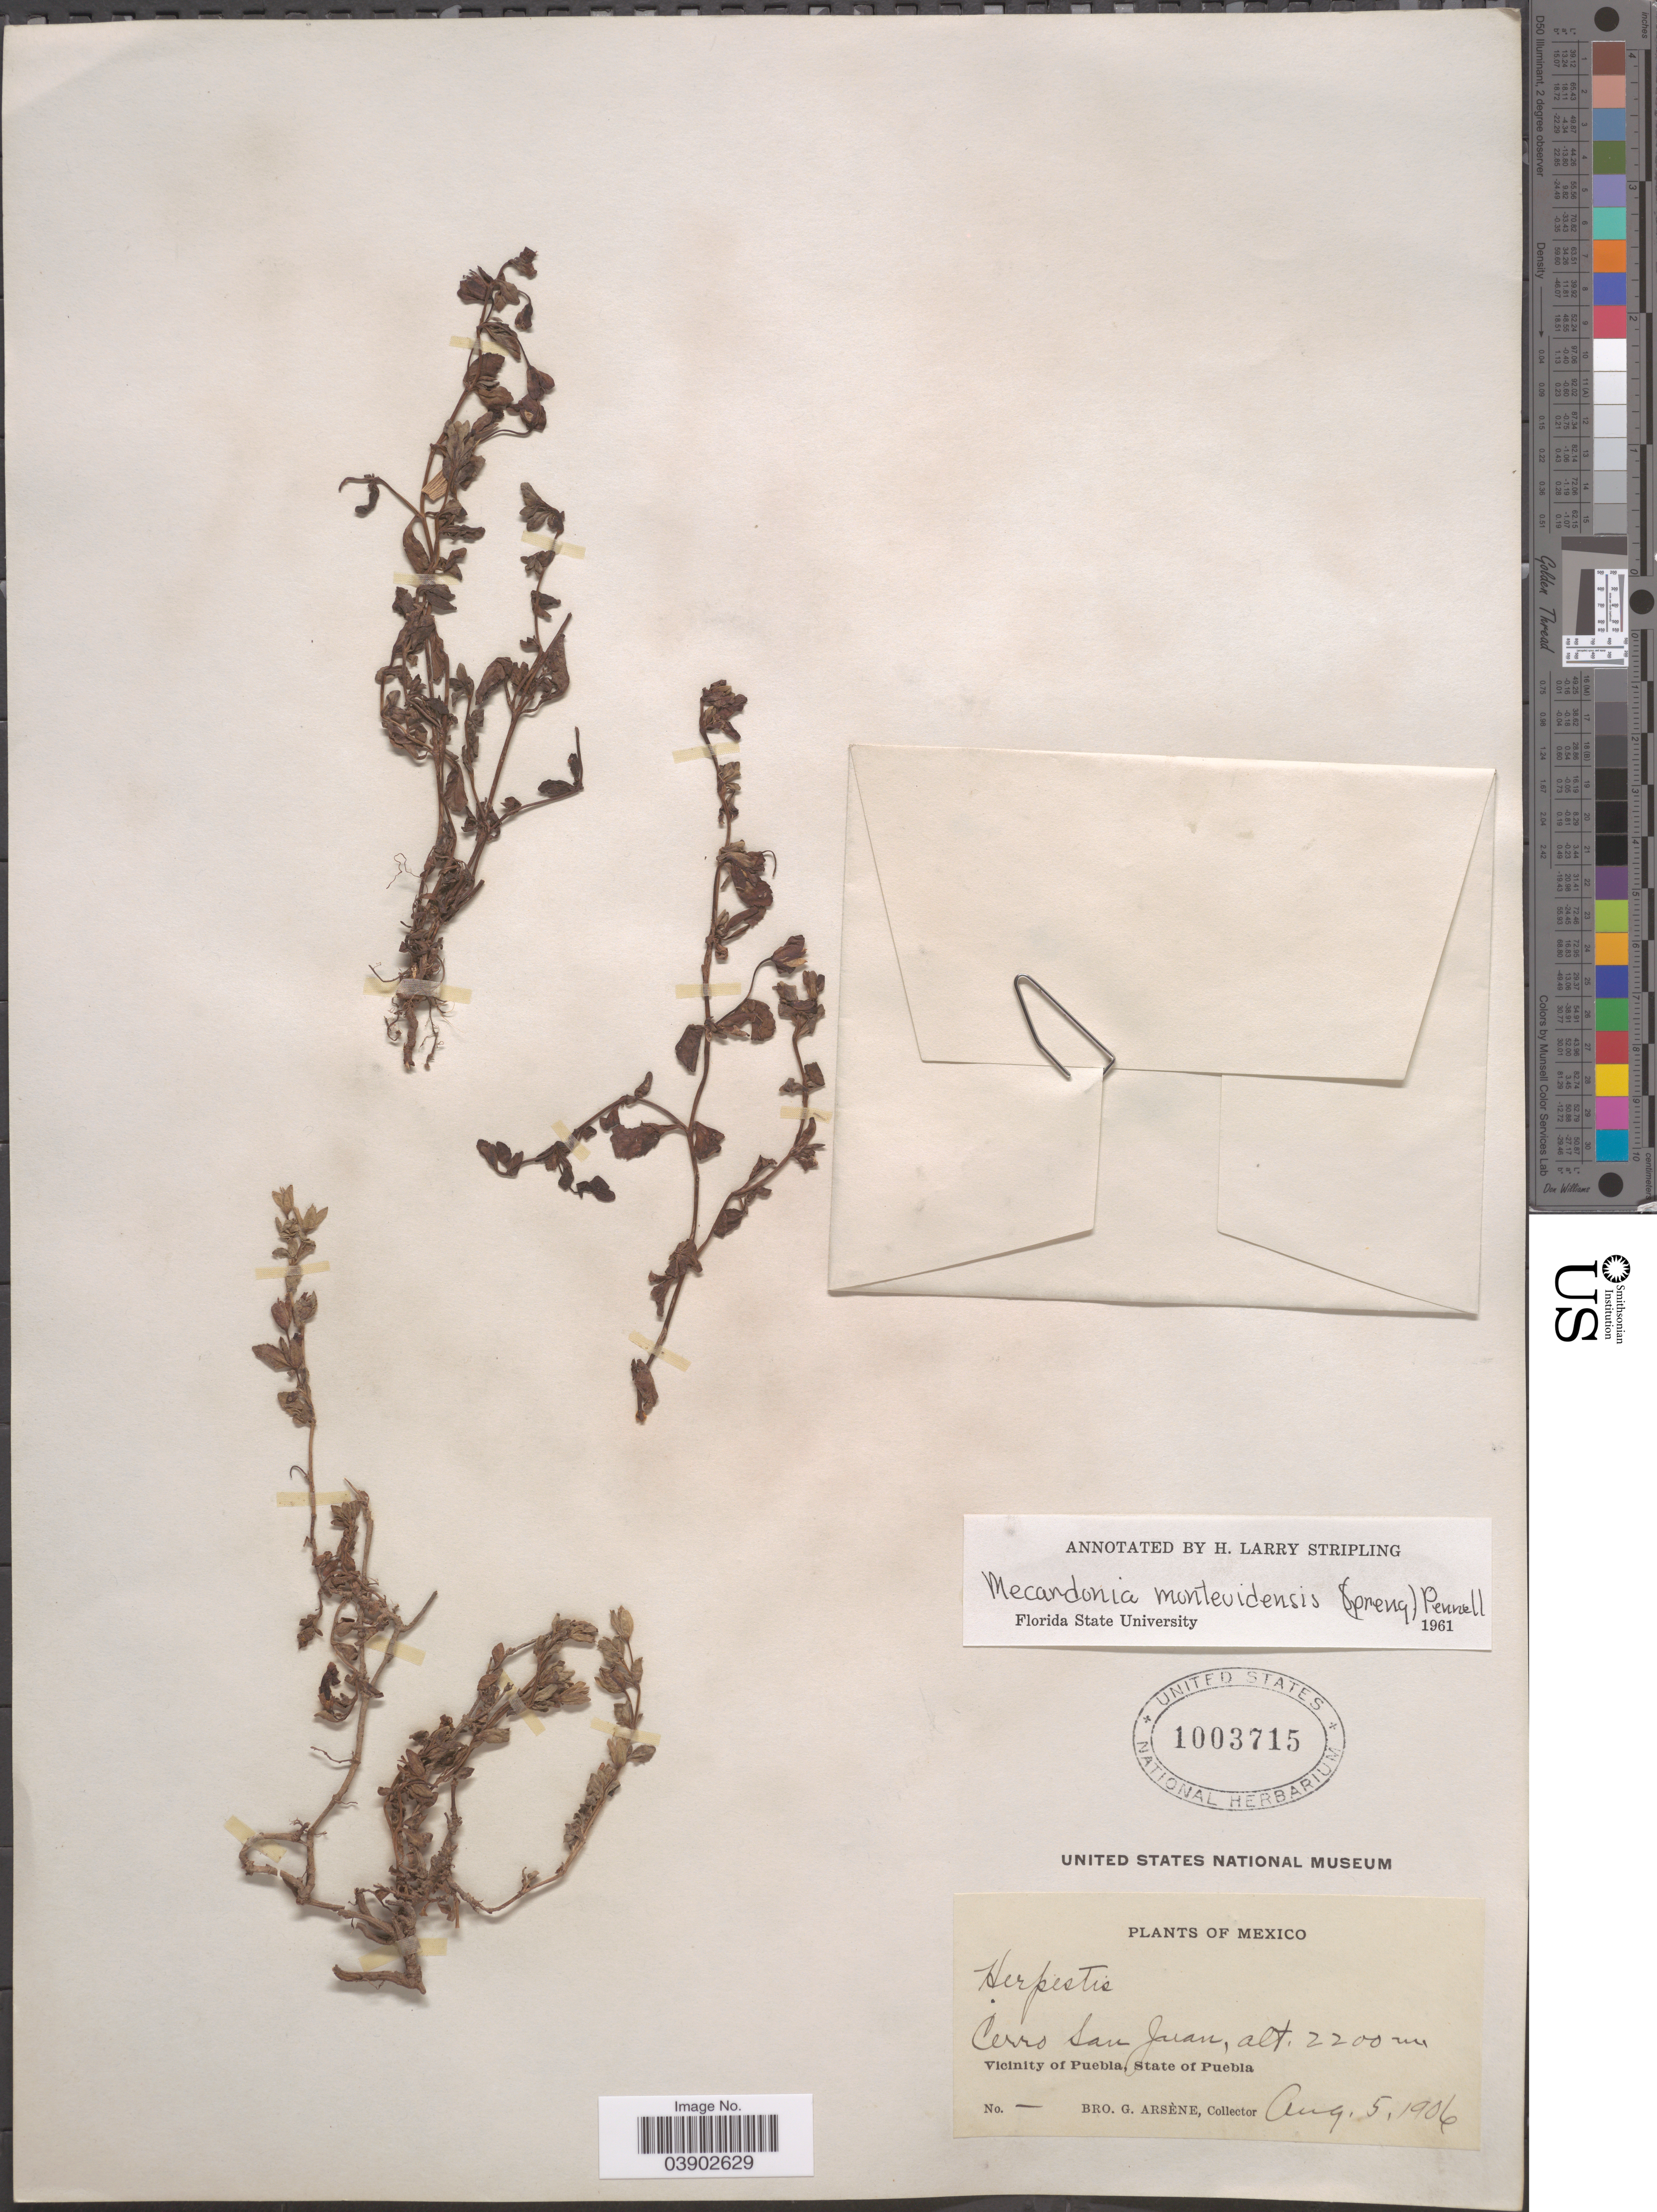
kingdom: Plantae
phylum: Tracheophyta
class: Magnoliopsida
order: Lamiales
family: Plantaginaceae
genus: Mecardonia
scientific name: Mecardonia procumbens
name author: (Mill.) Small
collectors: Bro. G. Arsène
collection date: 1906-08-05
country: Mexico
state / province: Puebla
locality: Cerro San Juan. Vicinity of Puebla.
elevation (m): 2200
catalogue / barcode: US 1003715